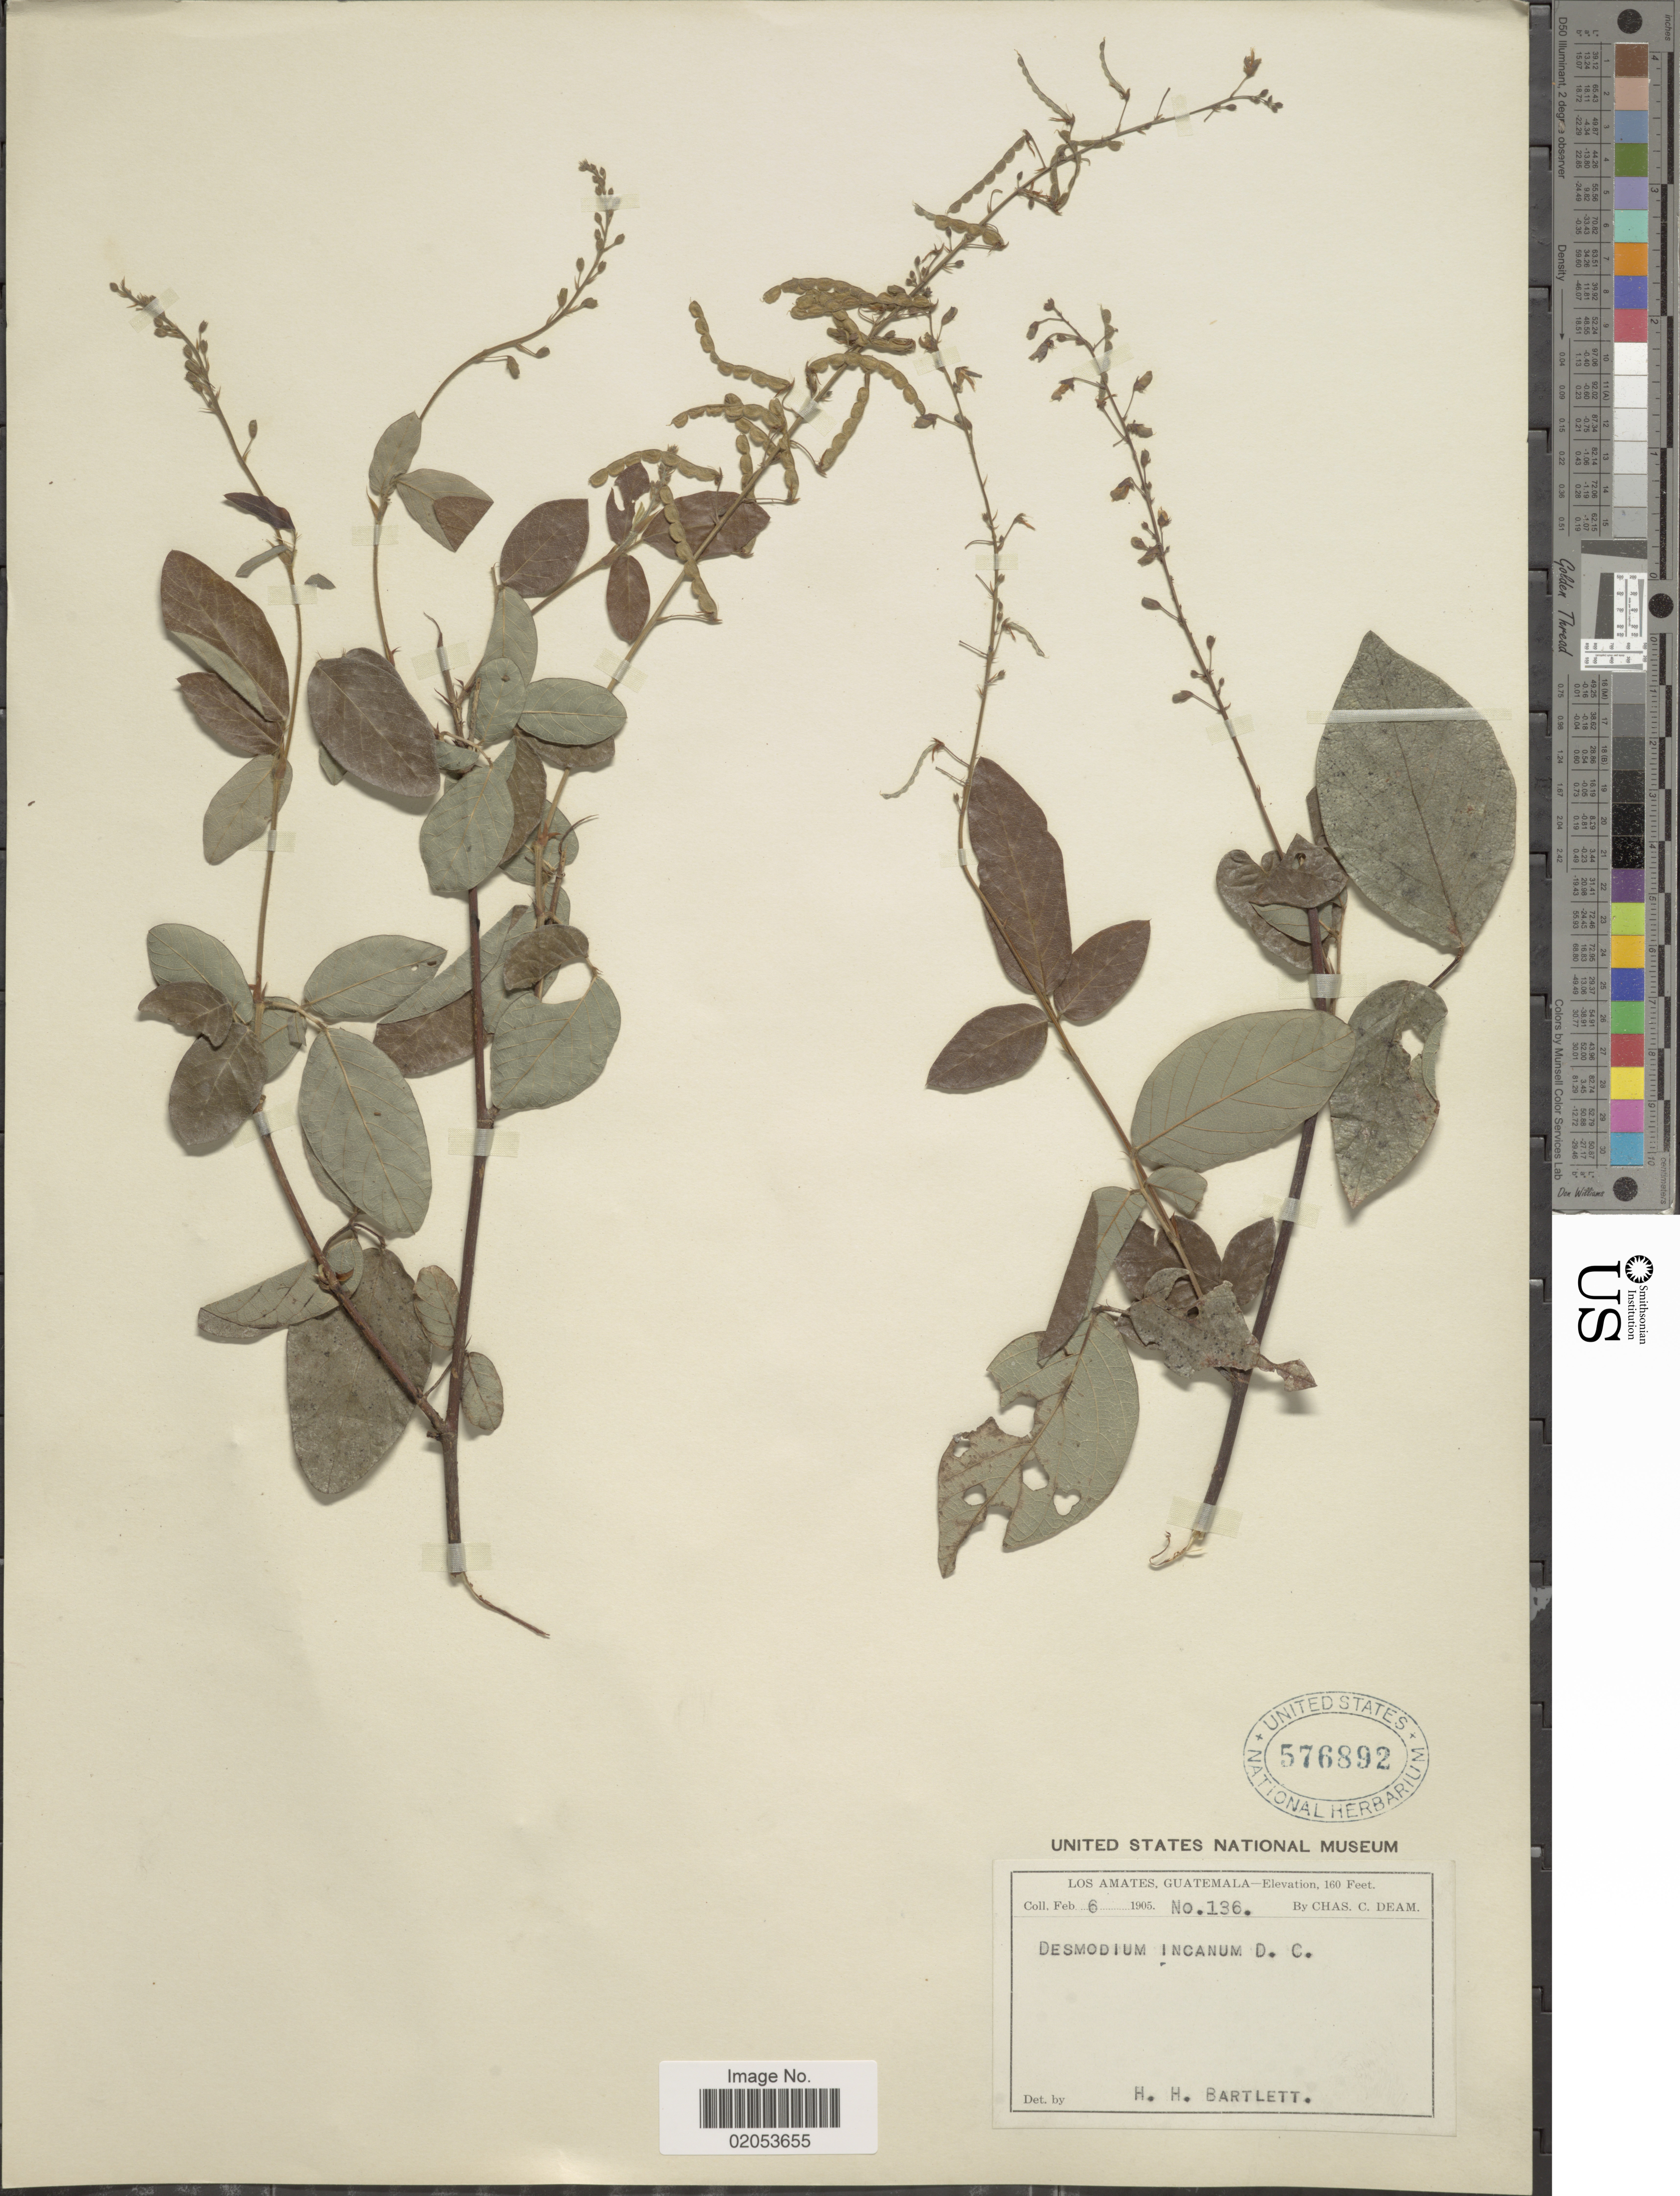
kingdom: Plantae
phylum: Tracheophyta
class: Magnoliopsida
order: Fabales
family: Fabaceae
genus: Desmodium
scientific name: Desmodium incanum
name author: (Sw.) DC.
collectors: C. C. Deam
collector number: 136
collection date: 1905-02-06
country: Guatemala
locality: Los Amates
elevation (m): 49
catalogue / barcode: US 576892